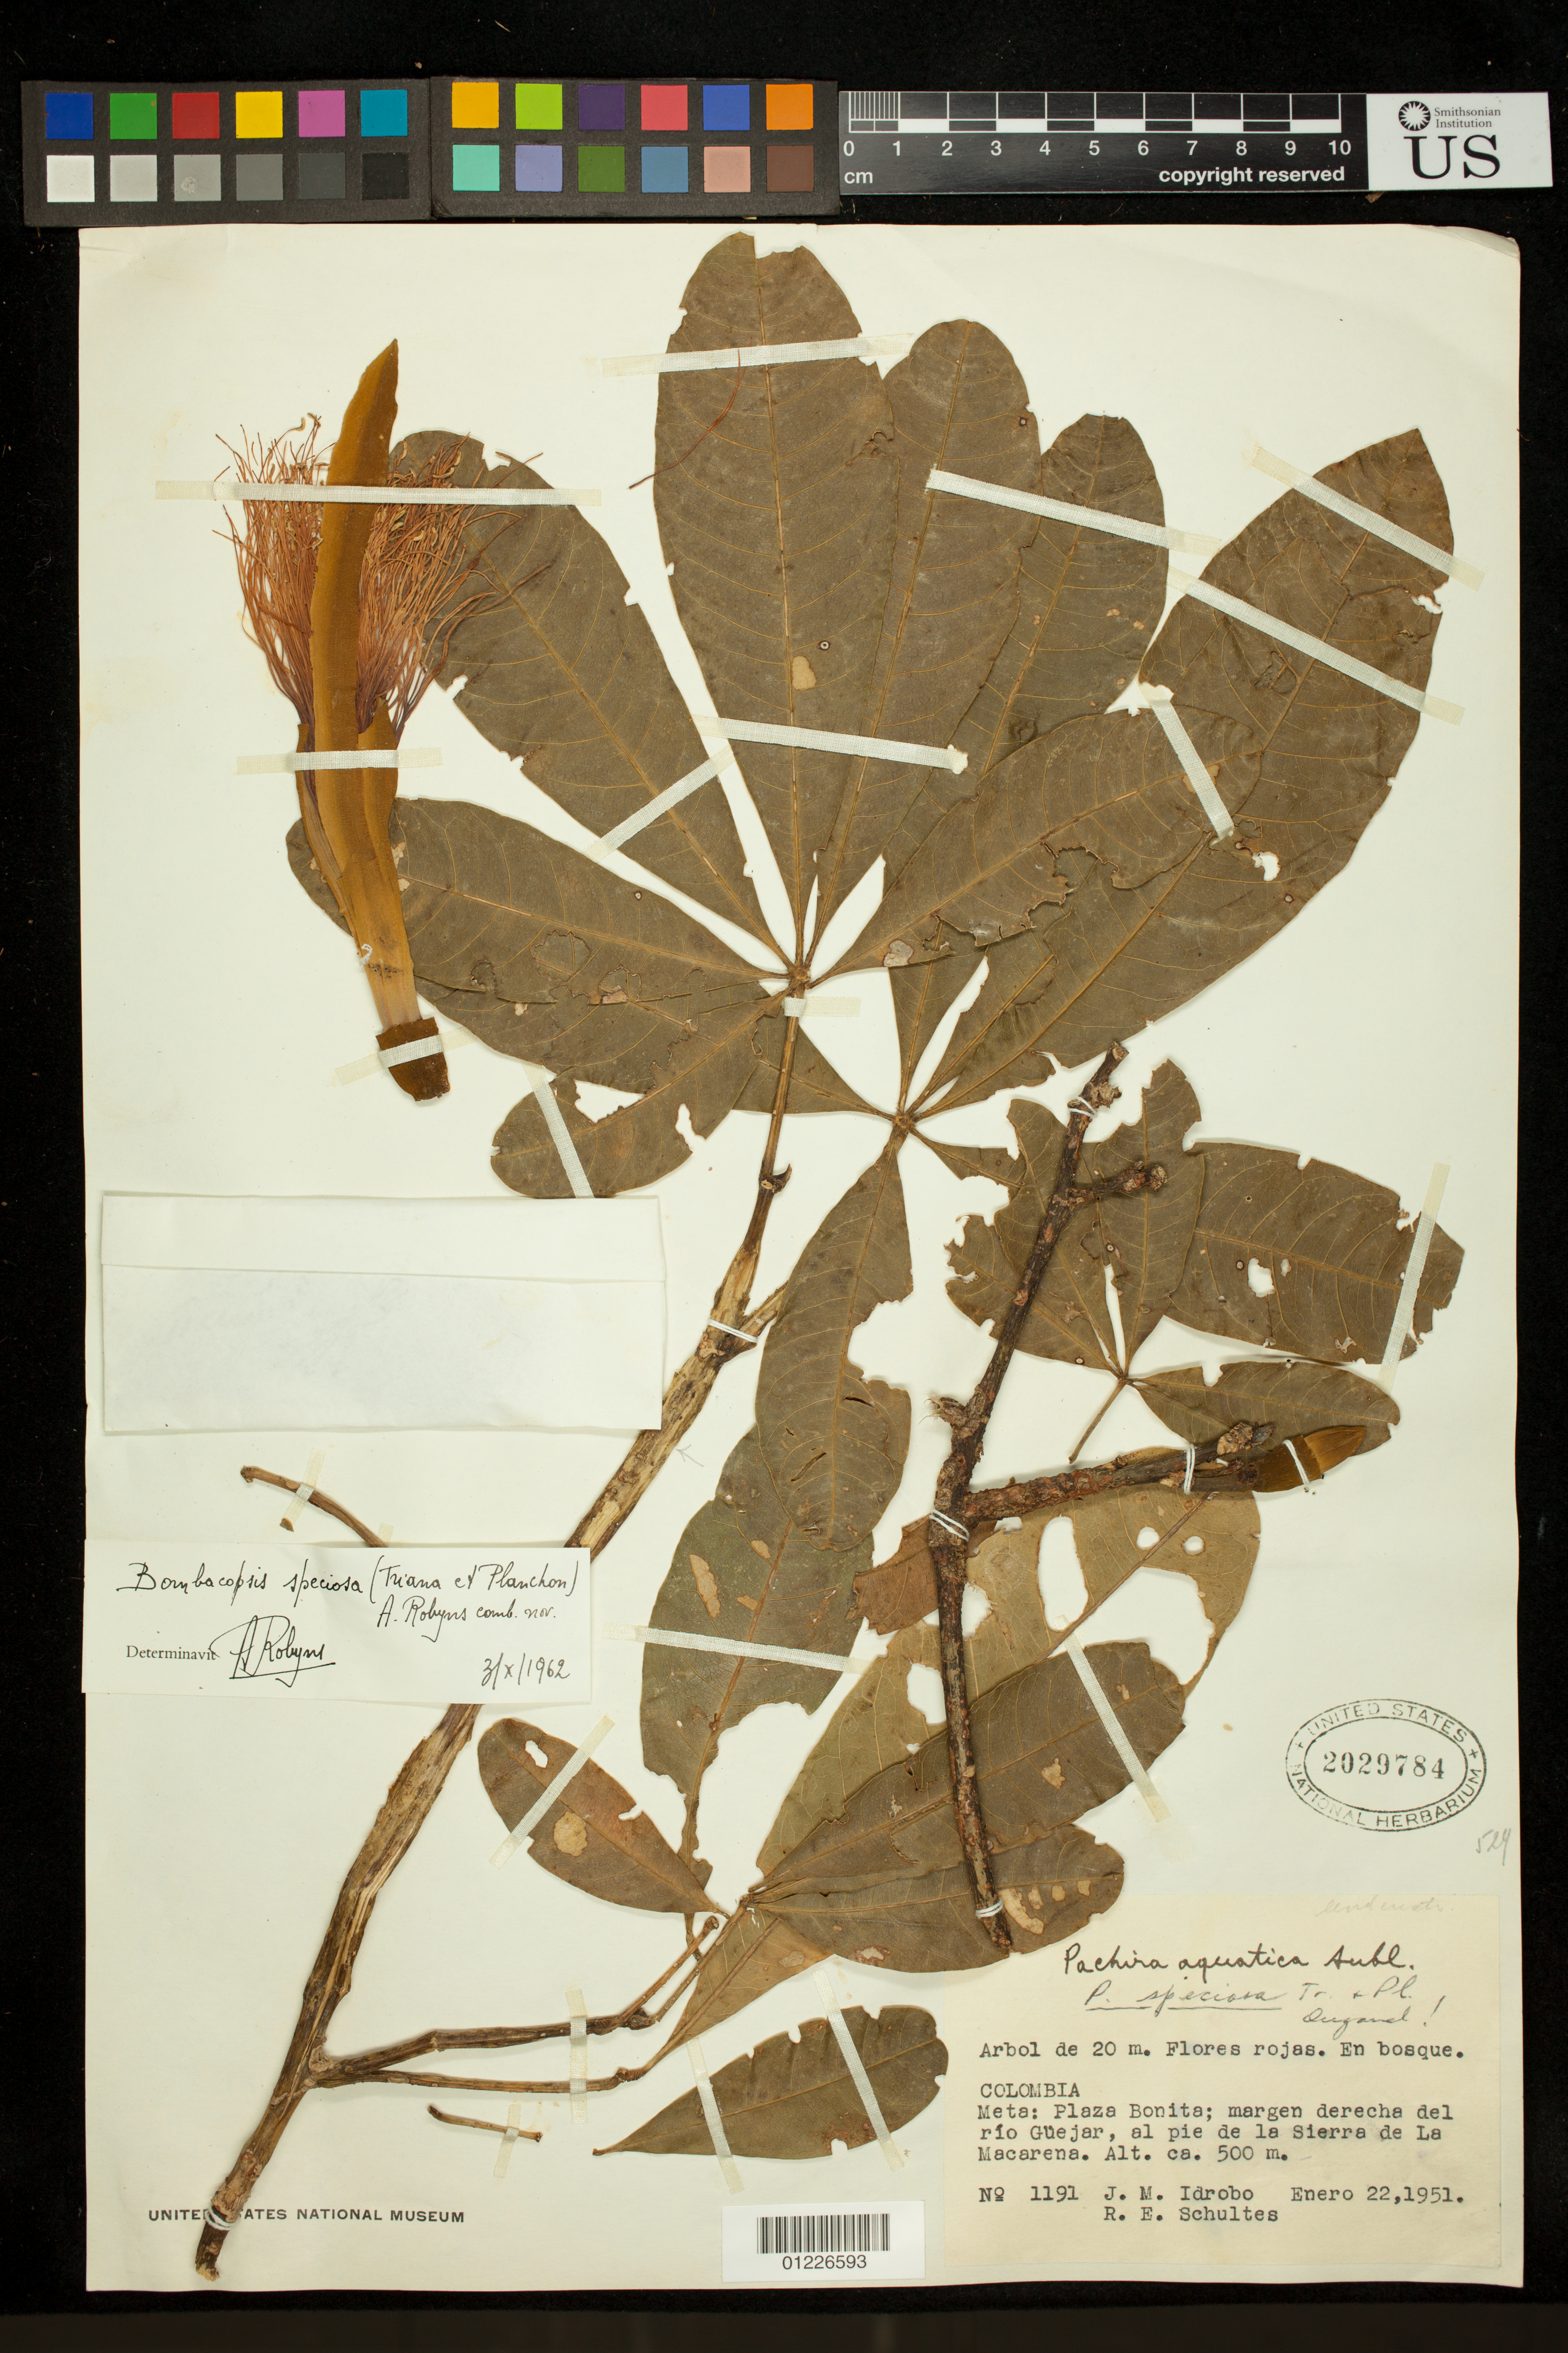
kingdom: Plantae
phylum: Tracheophyta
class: Magnoliopsida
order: Malvales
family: Malvaceae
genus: Pachira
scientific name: Pachira speciosa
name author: Triana & Planch.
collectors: J. M. Idrobo & R. E. Schultes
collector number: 1191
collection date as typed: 1/22/1951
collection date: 1951-01-22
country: Colombia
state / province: Meta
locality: Meta: Plaza Bonita; margen derecha del río Guejar, al pie de la Sierra de la Macarena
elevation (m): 500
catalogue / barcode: US 2029784